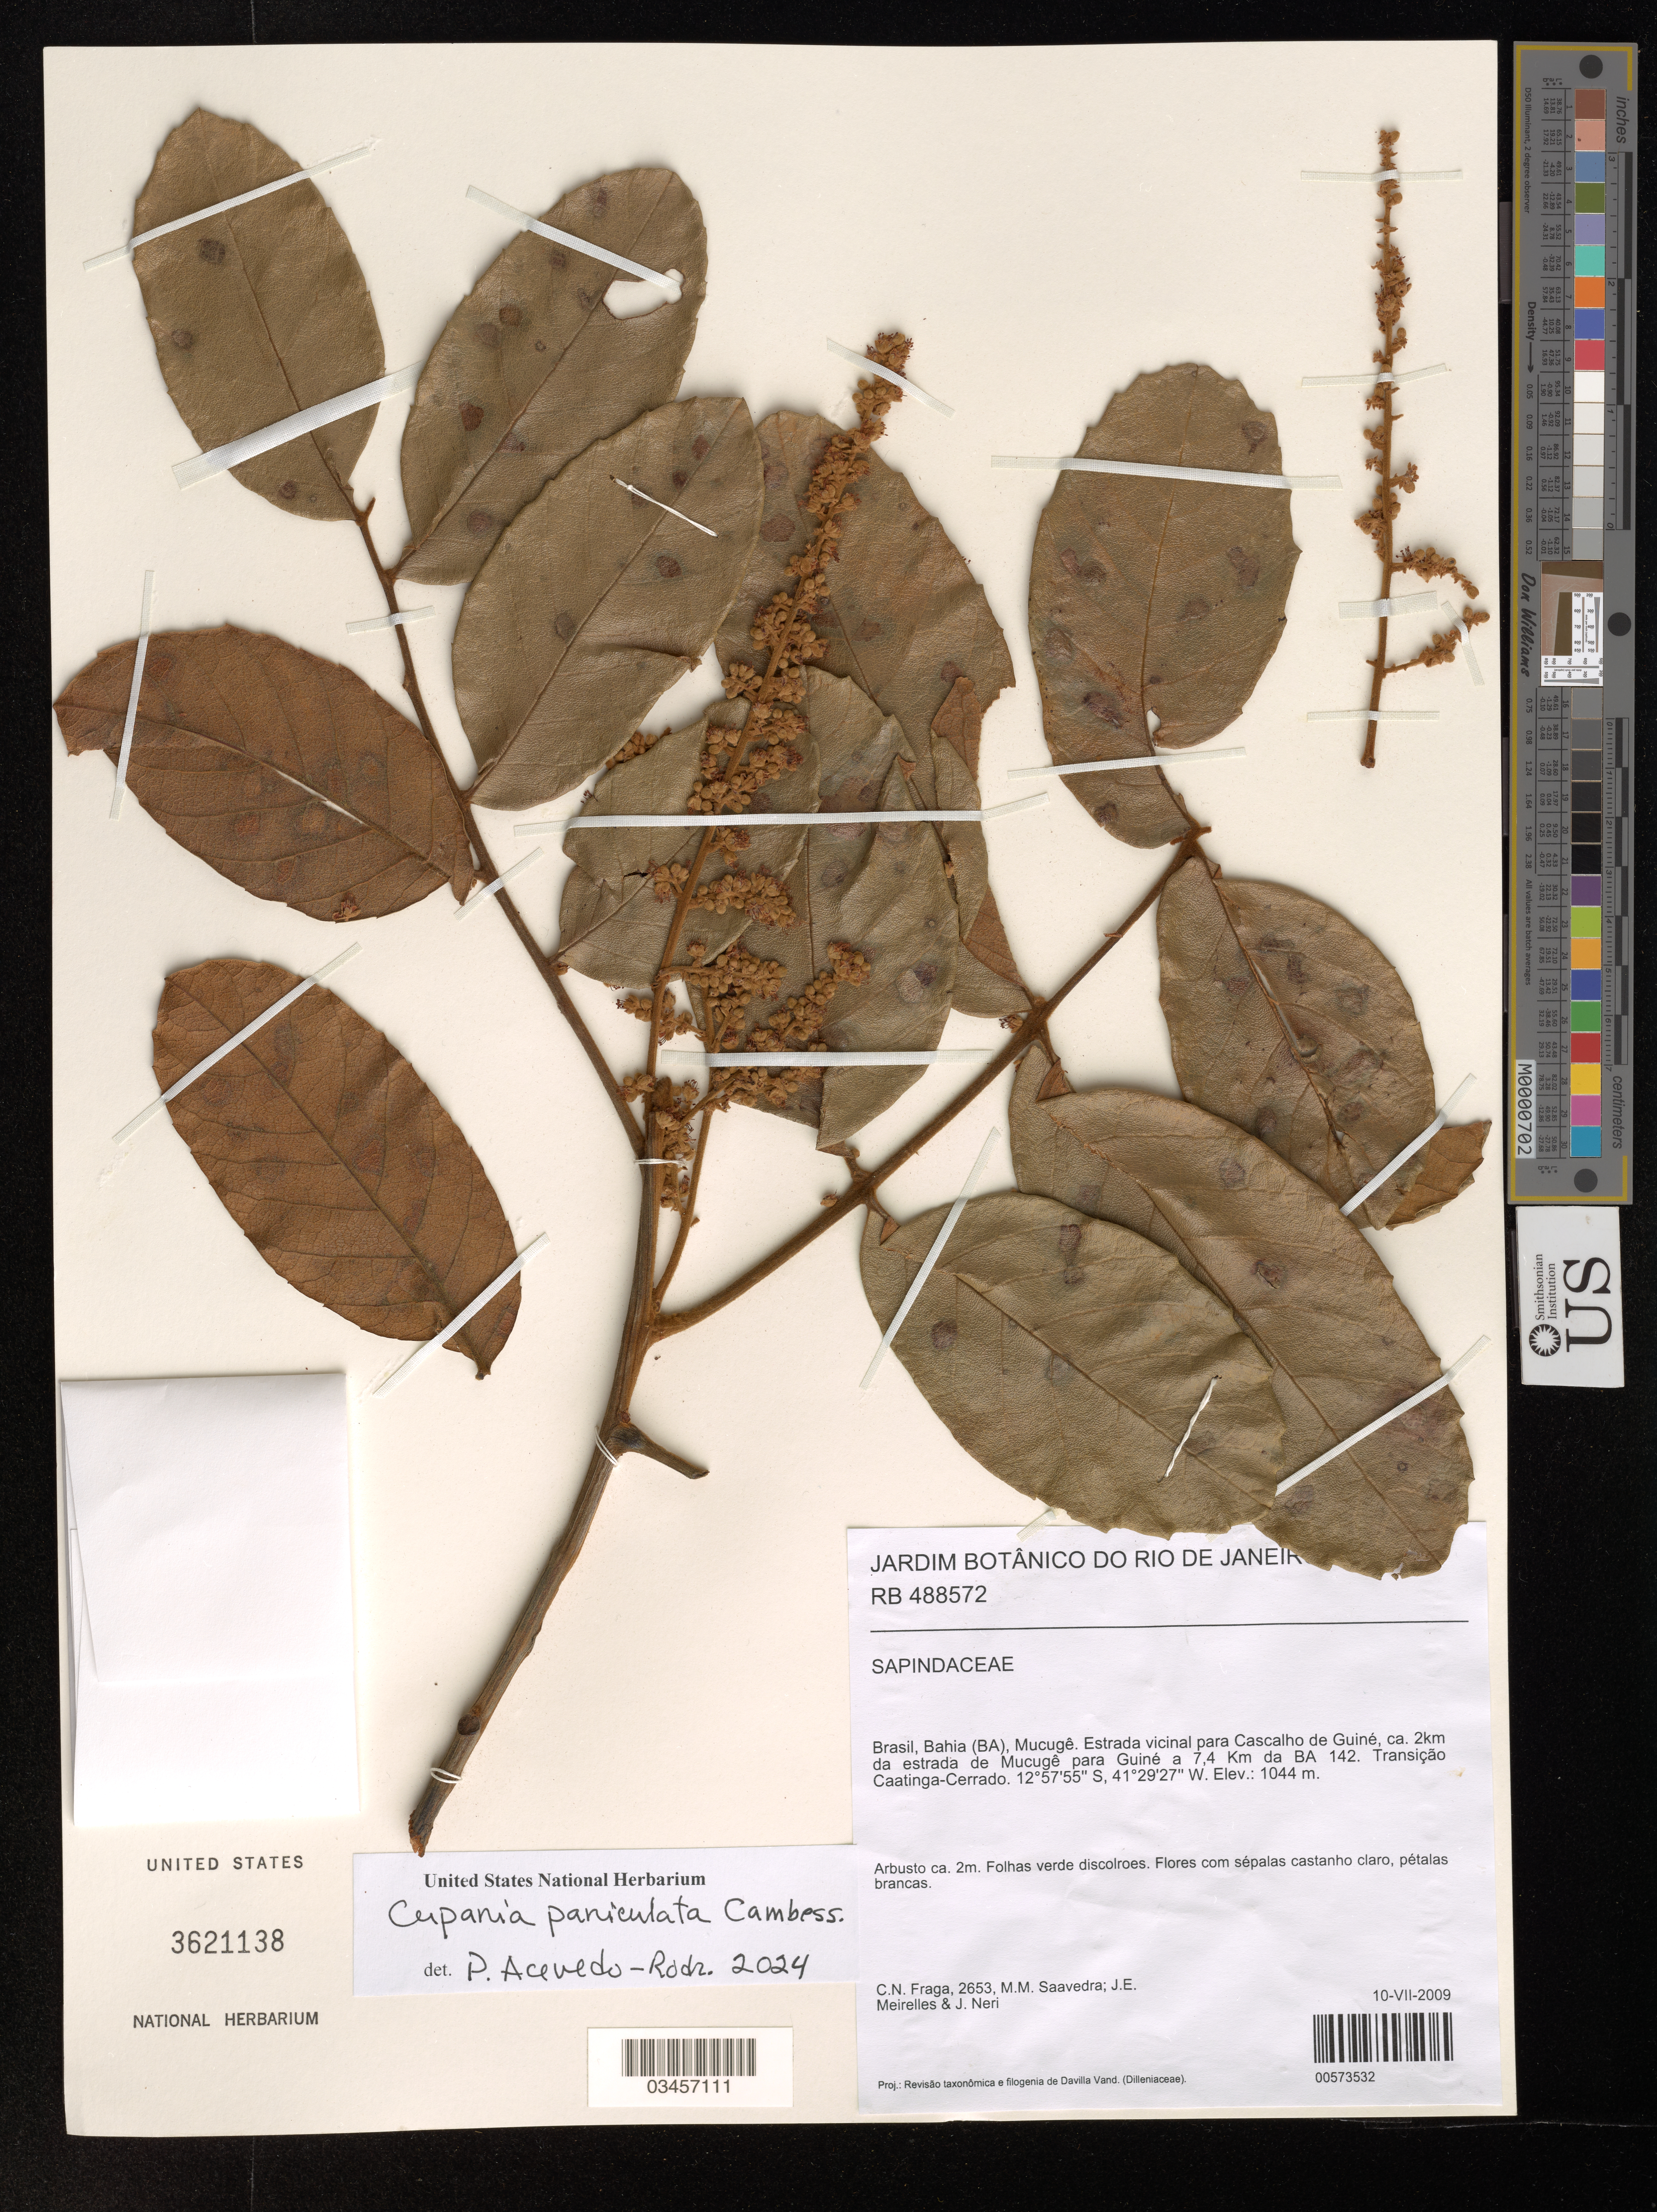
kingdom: Plantae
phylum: Tracheophyta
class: Magnoliopsida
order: Sapindales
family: Sapindaceae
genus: Cupania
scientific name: Cupania paniculata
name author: Cambess.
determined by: Acevedo-Rodriguez, P., (US), Smithsonian Institution - National Museum of Natural History (UNITED STATES)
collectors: C. Fraga, M. Saavedra, J. Meirelles & J. Neri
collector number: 2653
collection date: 2009-07-10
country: Brazil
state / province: Bahia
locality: Mucugê. Estrada vicinal para Cascalho de Guiné, ca. 2 km da estrada de Mucugê para Guiné 7.4 km da BA 142.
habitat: Caatinga-Cerrado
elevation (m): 1044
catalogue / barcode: US 3621138